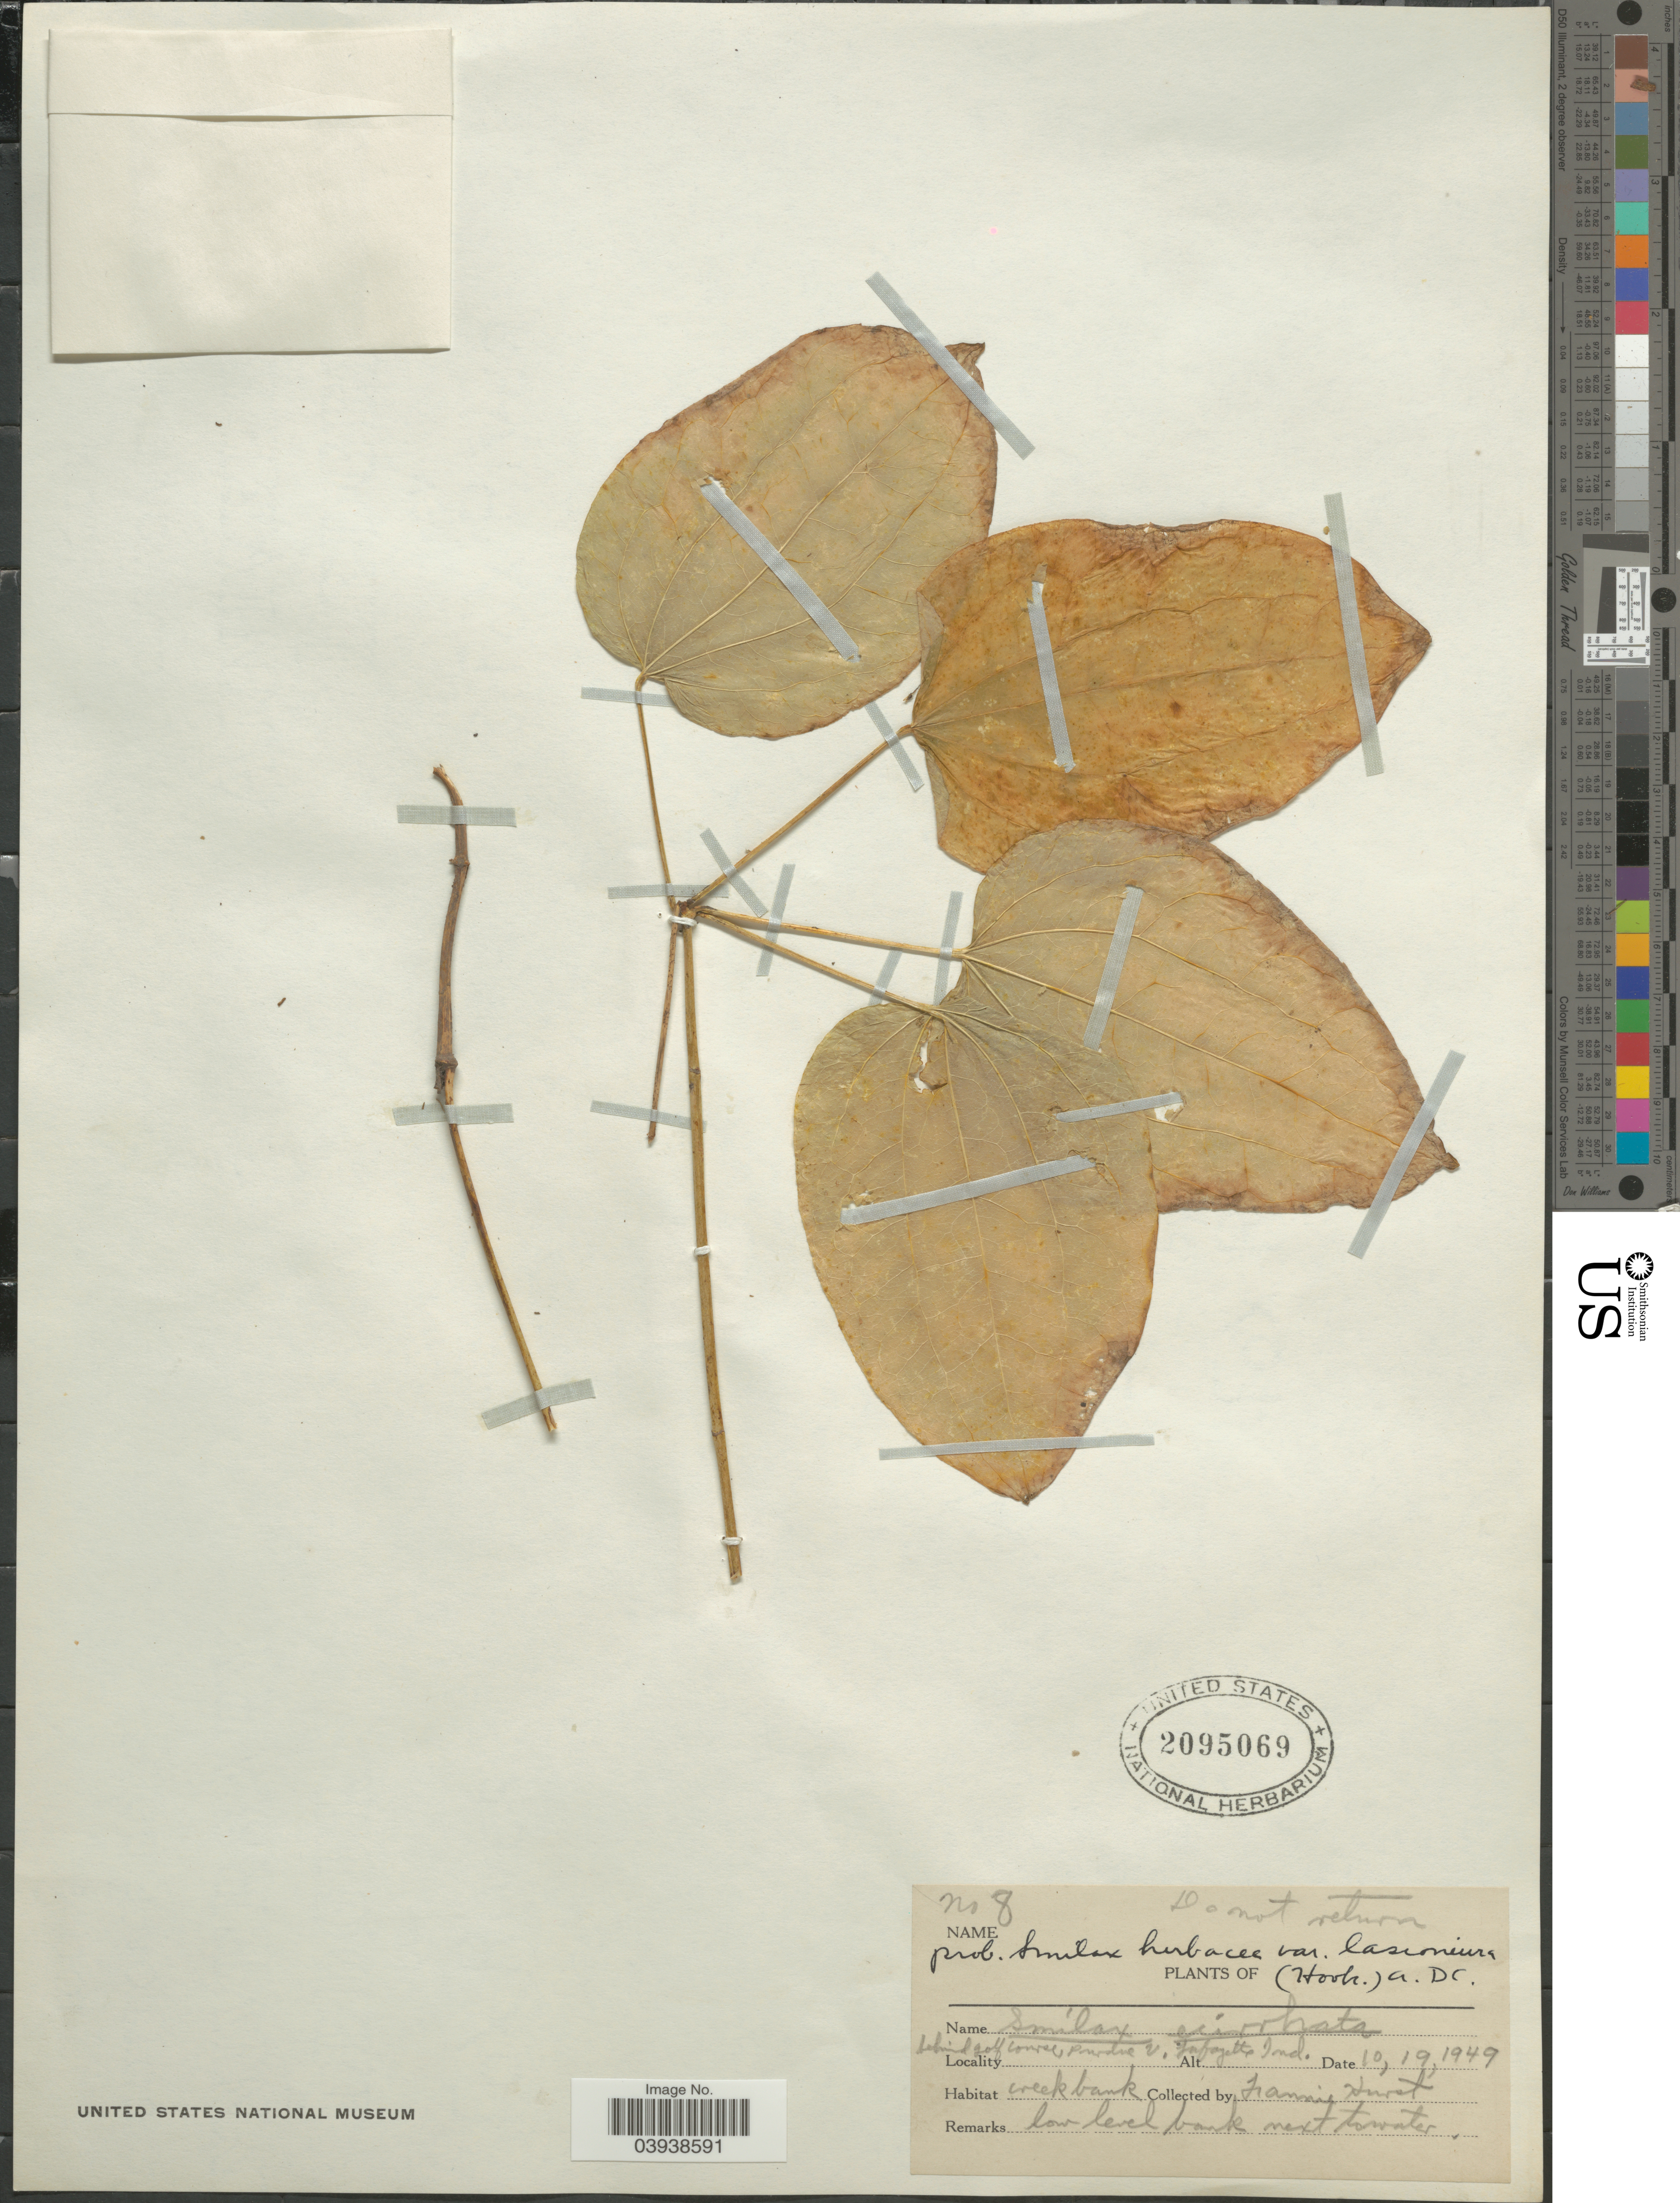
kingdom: Plantae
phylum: Tracheophyta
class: Liliopsida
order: Liliales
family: Smilacaceae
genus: Smilax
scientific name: Smilax herbacea var. lasioneuron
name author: (Hook.) A. DC.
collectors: F. Hurst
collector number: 8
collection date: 1949-10-19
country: United States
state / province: Indiana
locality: Behind golf corner, pasture v. Lafayette.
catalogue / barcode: US 2095069